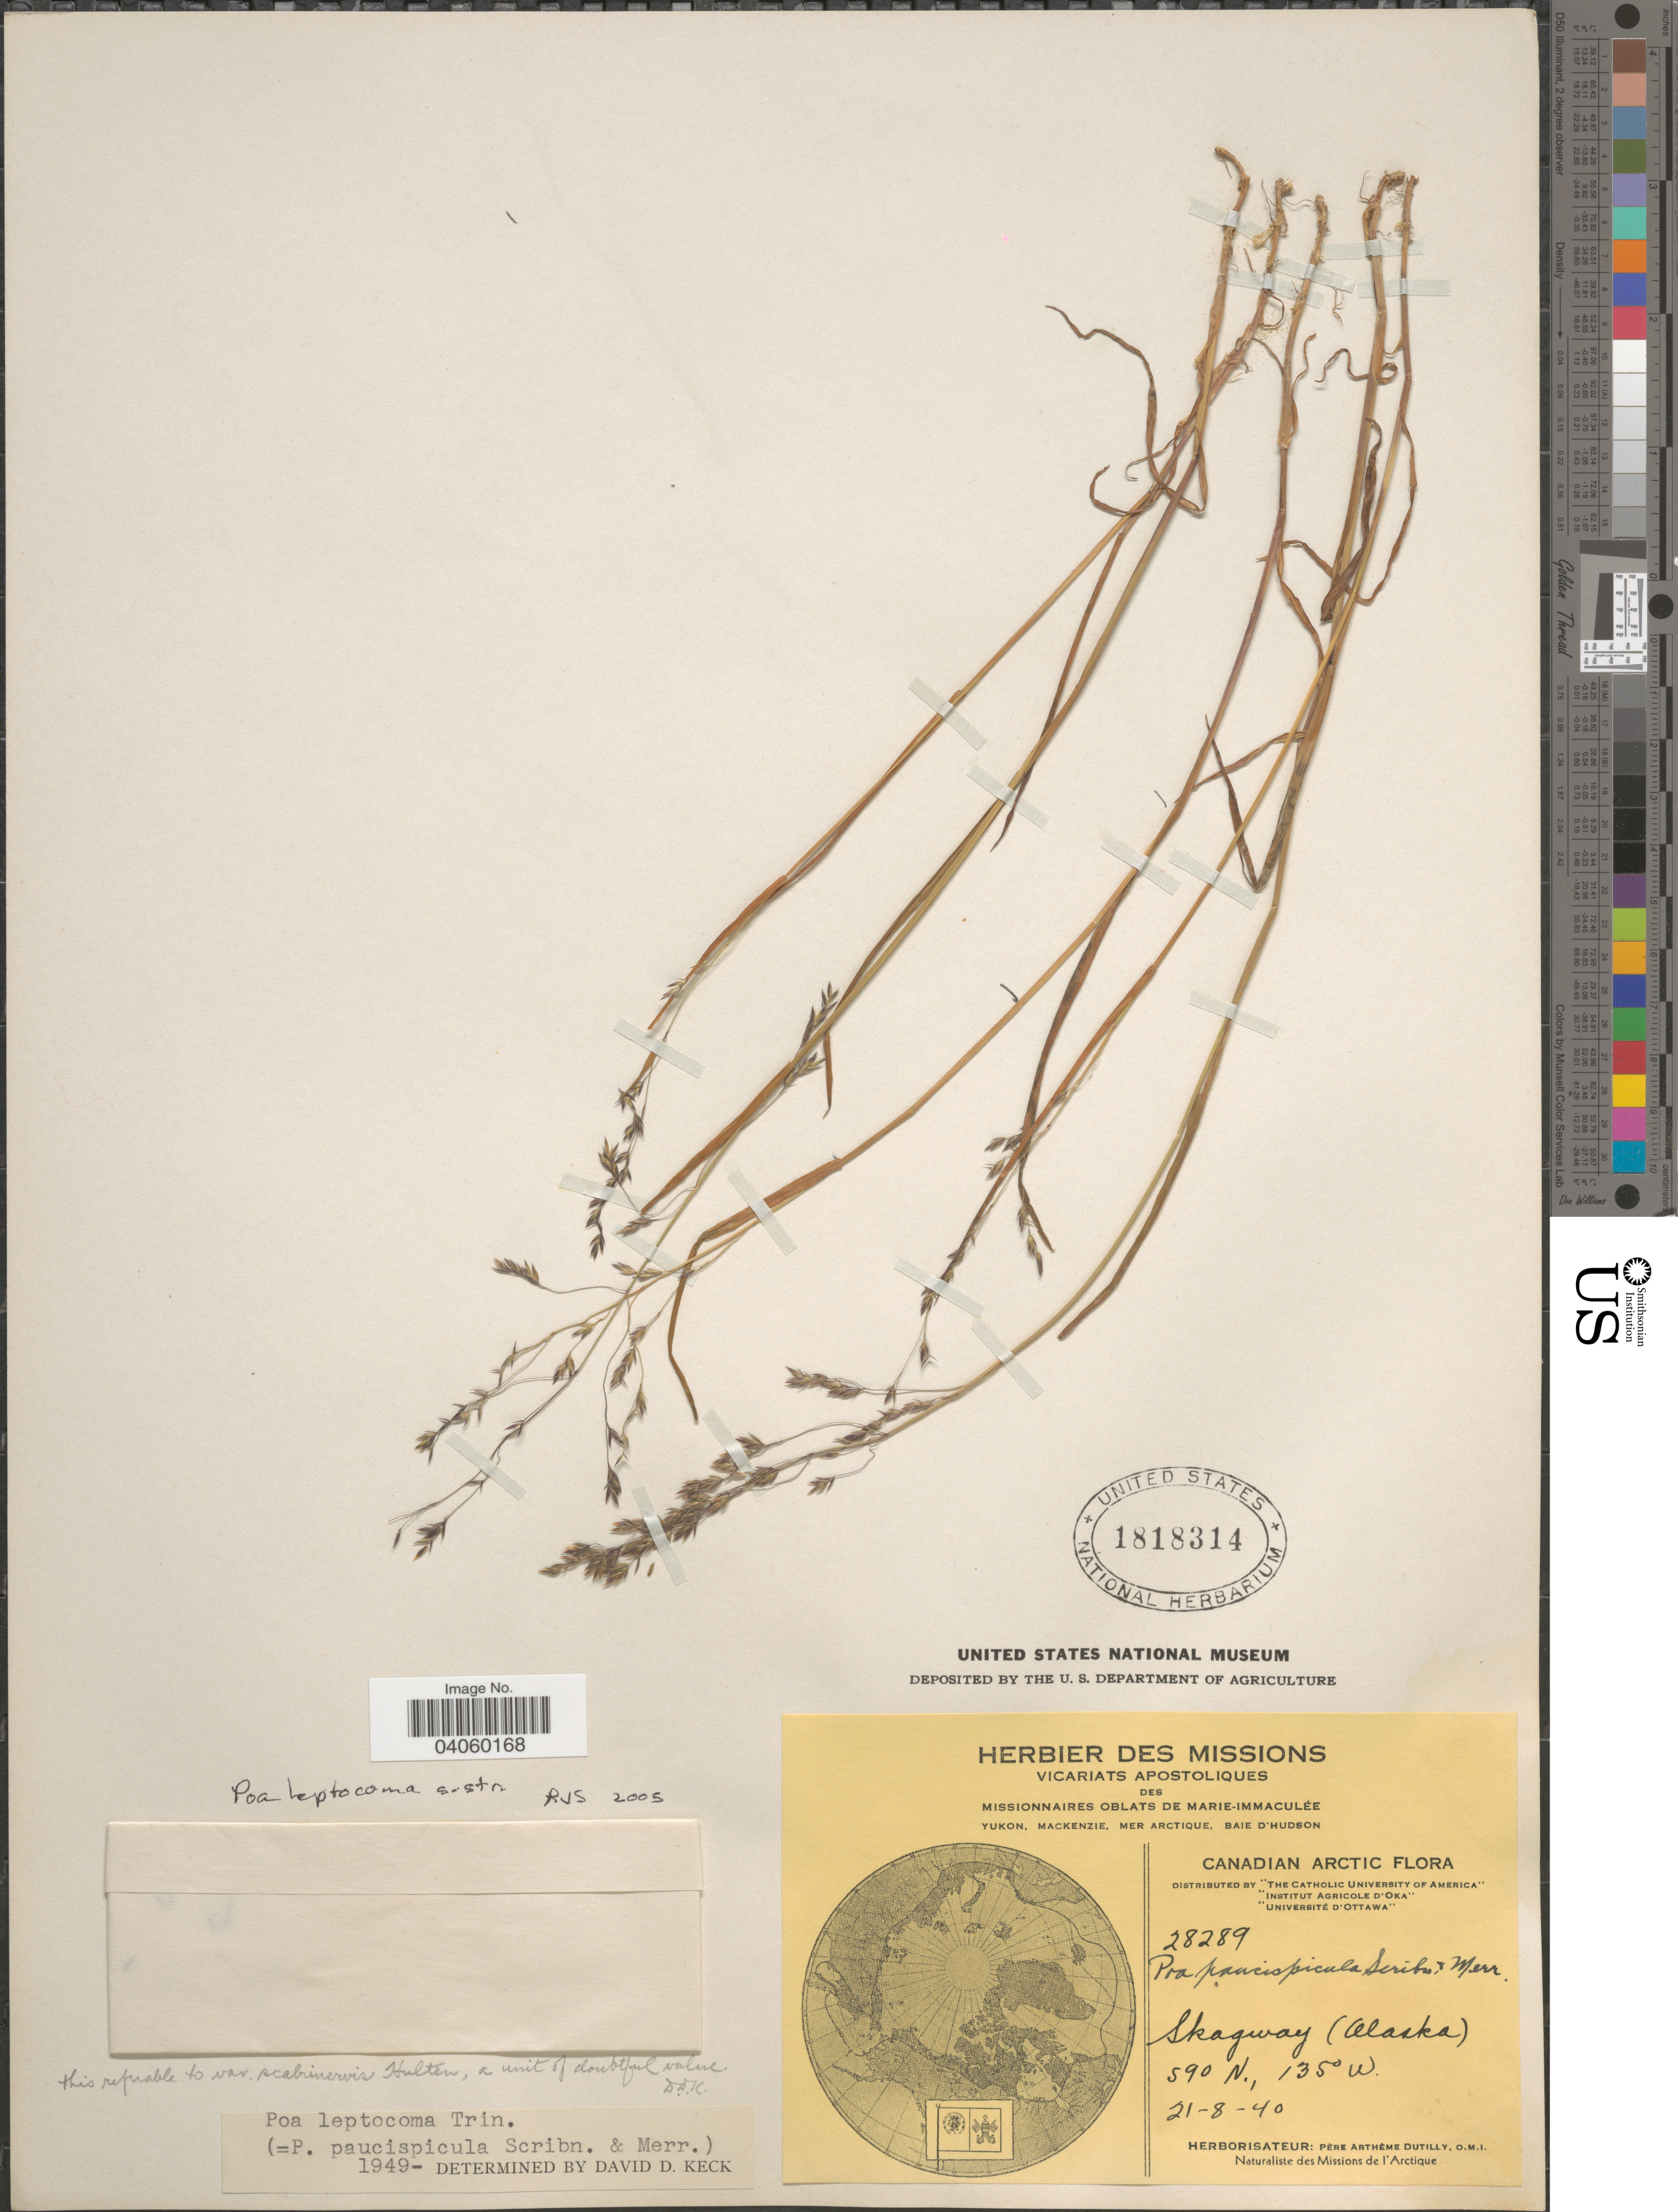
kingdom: Plantae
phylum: Tracheophyta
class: Liliopsida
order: Poales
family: Poaceae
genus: Poa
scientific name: Poa leptocoma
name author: Trin.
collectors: P. Dutilly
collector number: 28289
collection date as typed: Transcribed d/m/y: 21/8/40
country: Canada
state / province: Yukon Territory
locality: Canadian Arctic. Skagway (Alaska).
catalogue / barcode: US 1818314